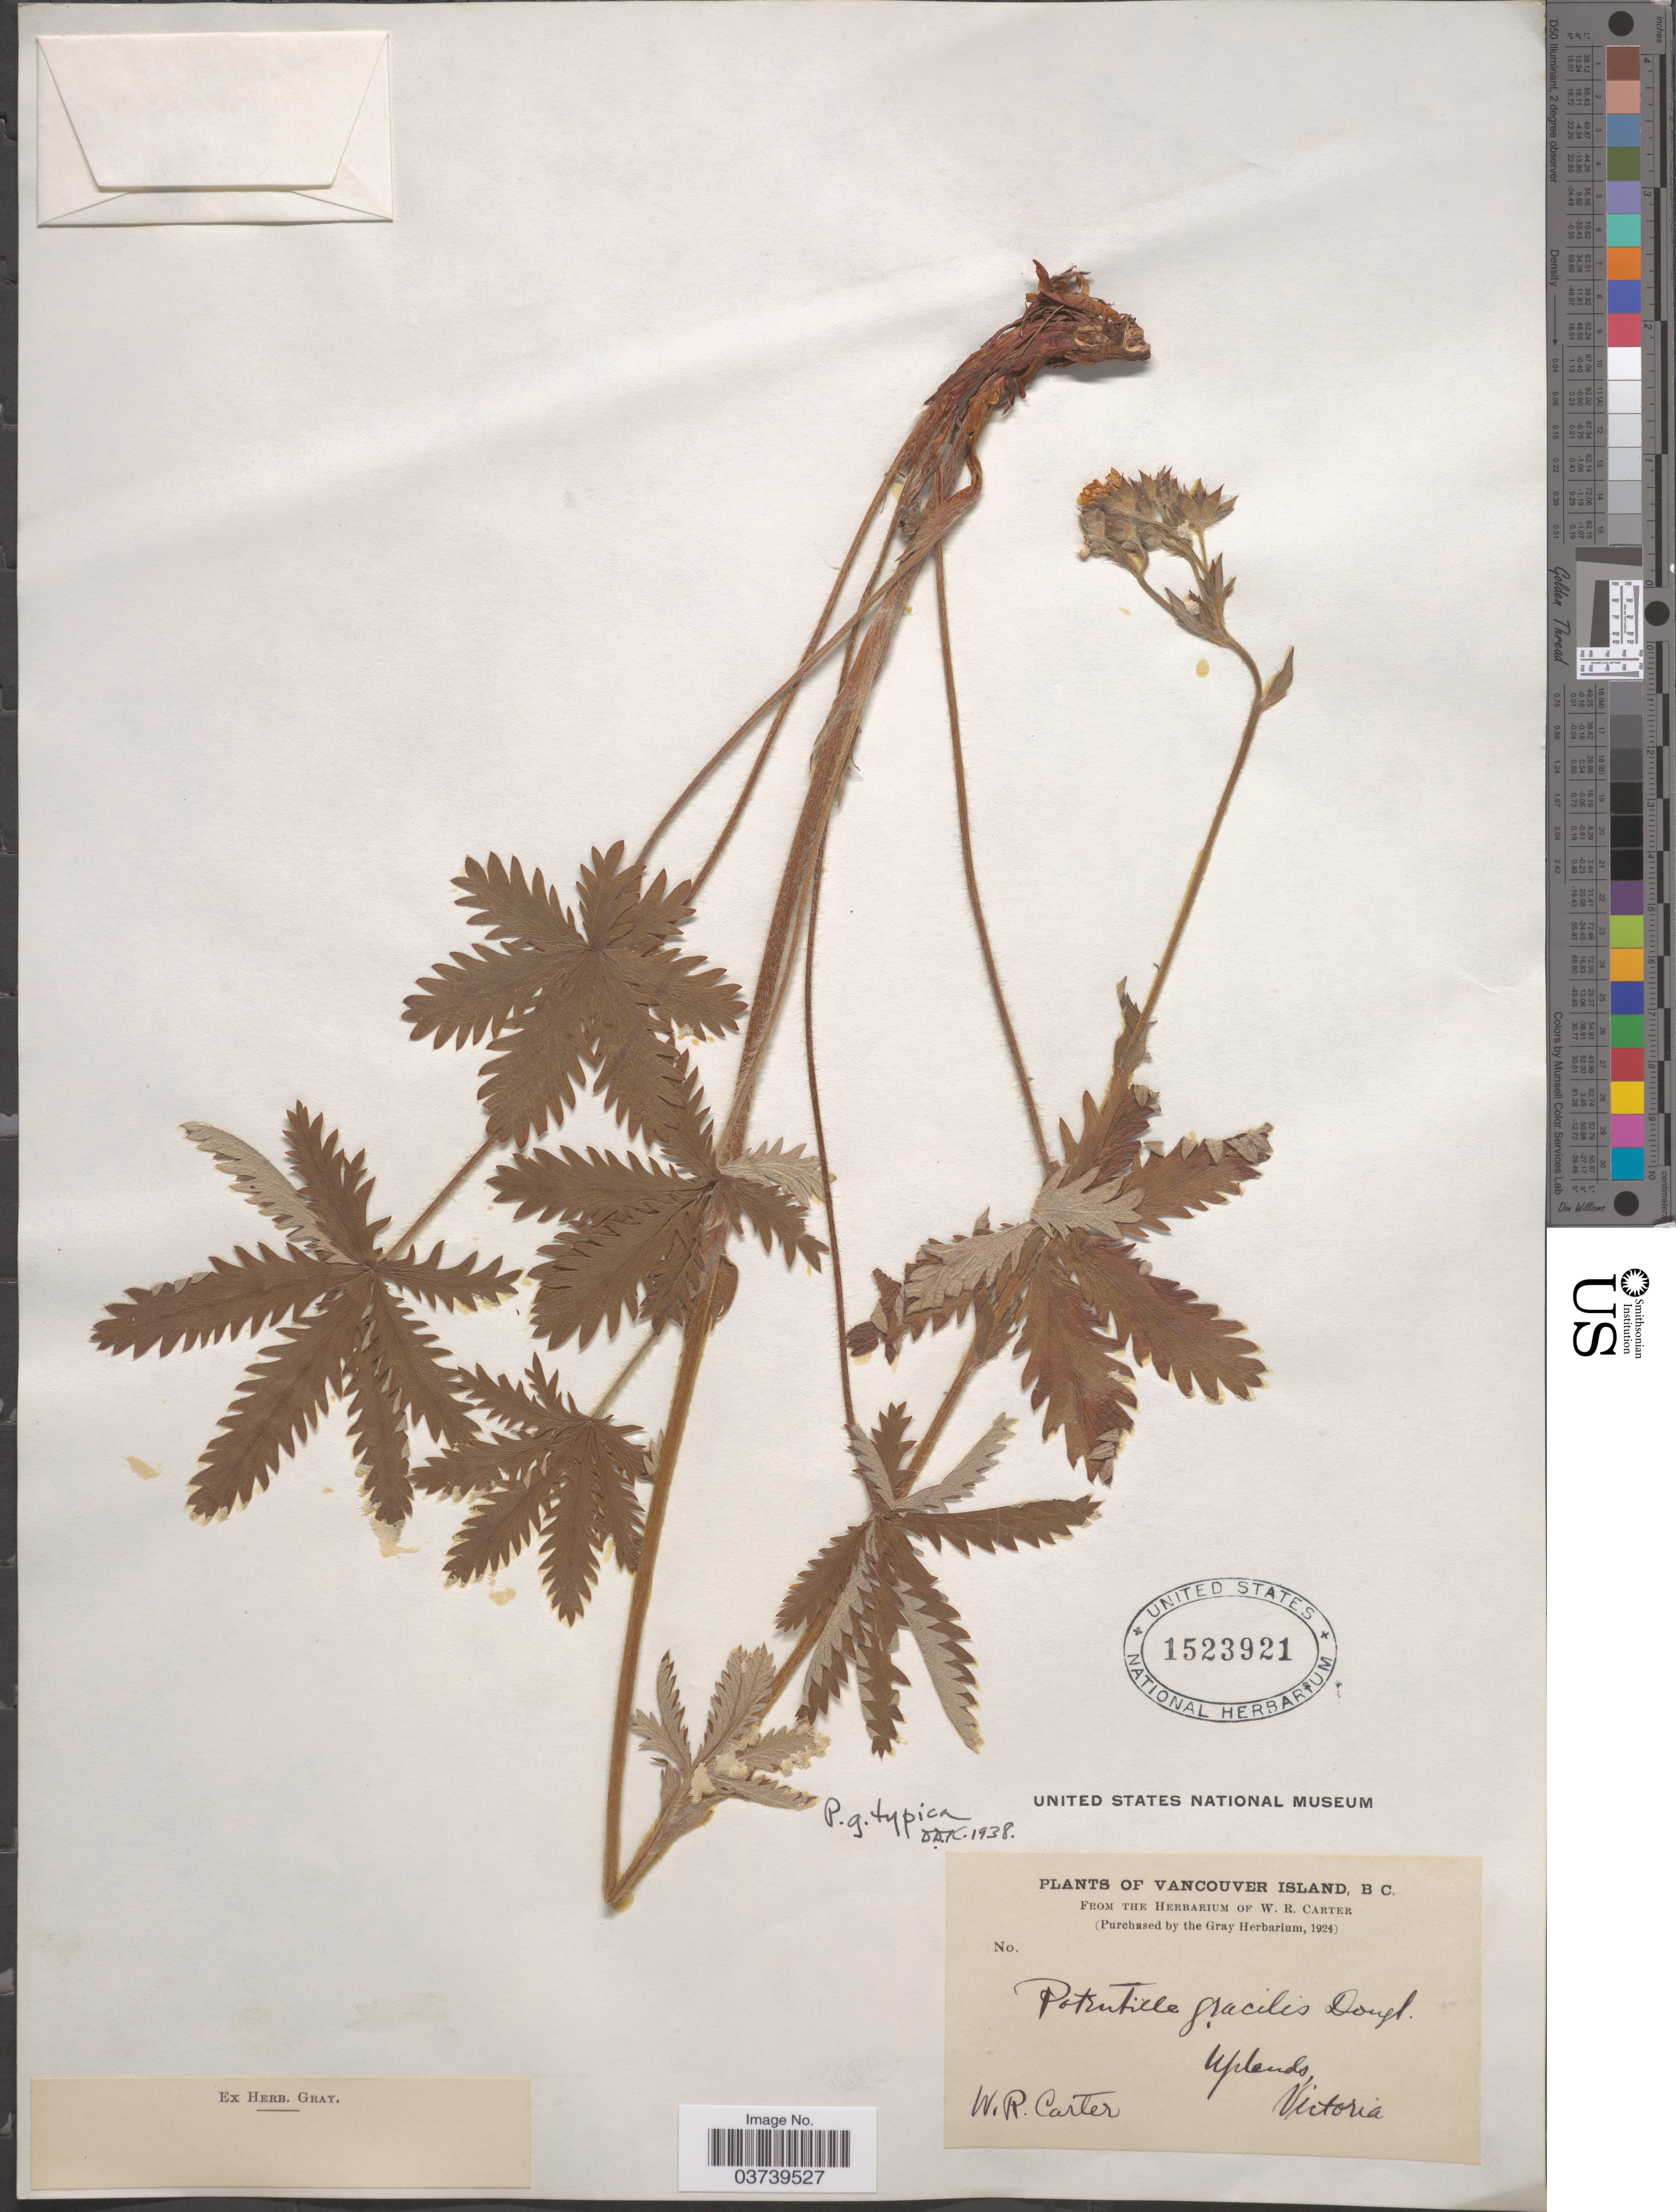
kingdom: Plantae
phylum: Tracheophyta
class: Magnoliopsida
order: Rosales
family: Rosaceae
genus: Potentilla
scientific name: Potentilla gracilis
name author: Douglas ex Hook.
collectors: W. R. Carter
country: Canada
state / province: British Columbia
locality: Vancouver Island. Uplands, Victoria.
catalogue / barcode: US 1523921